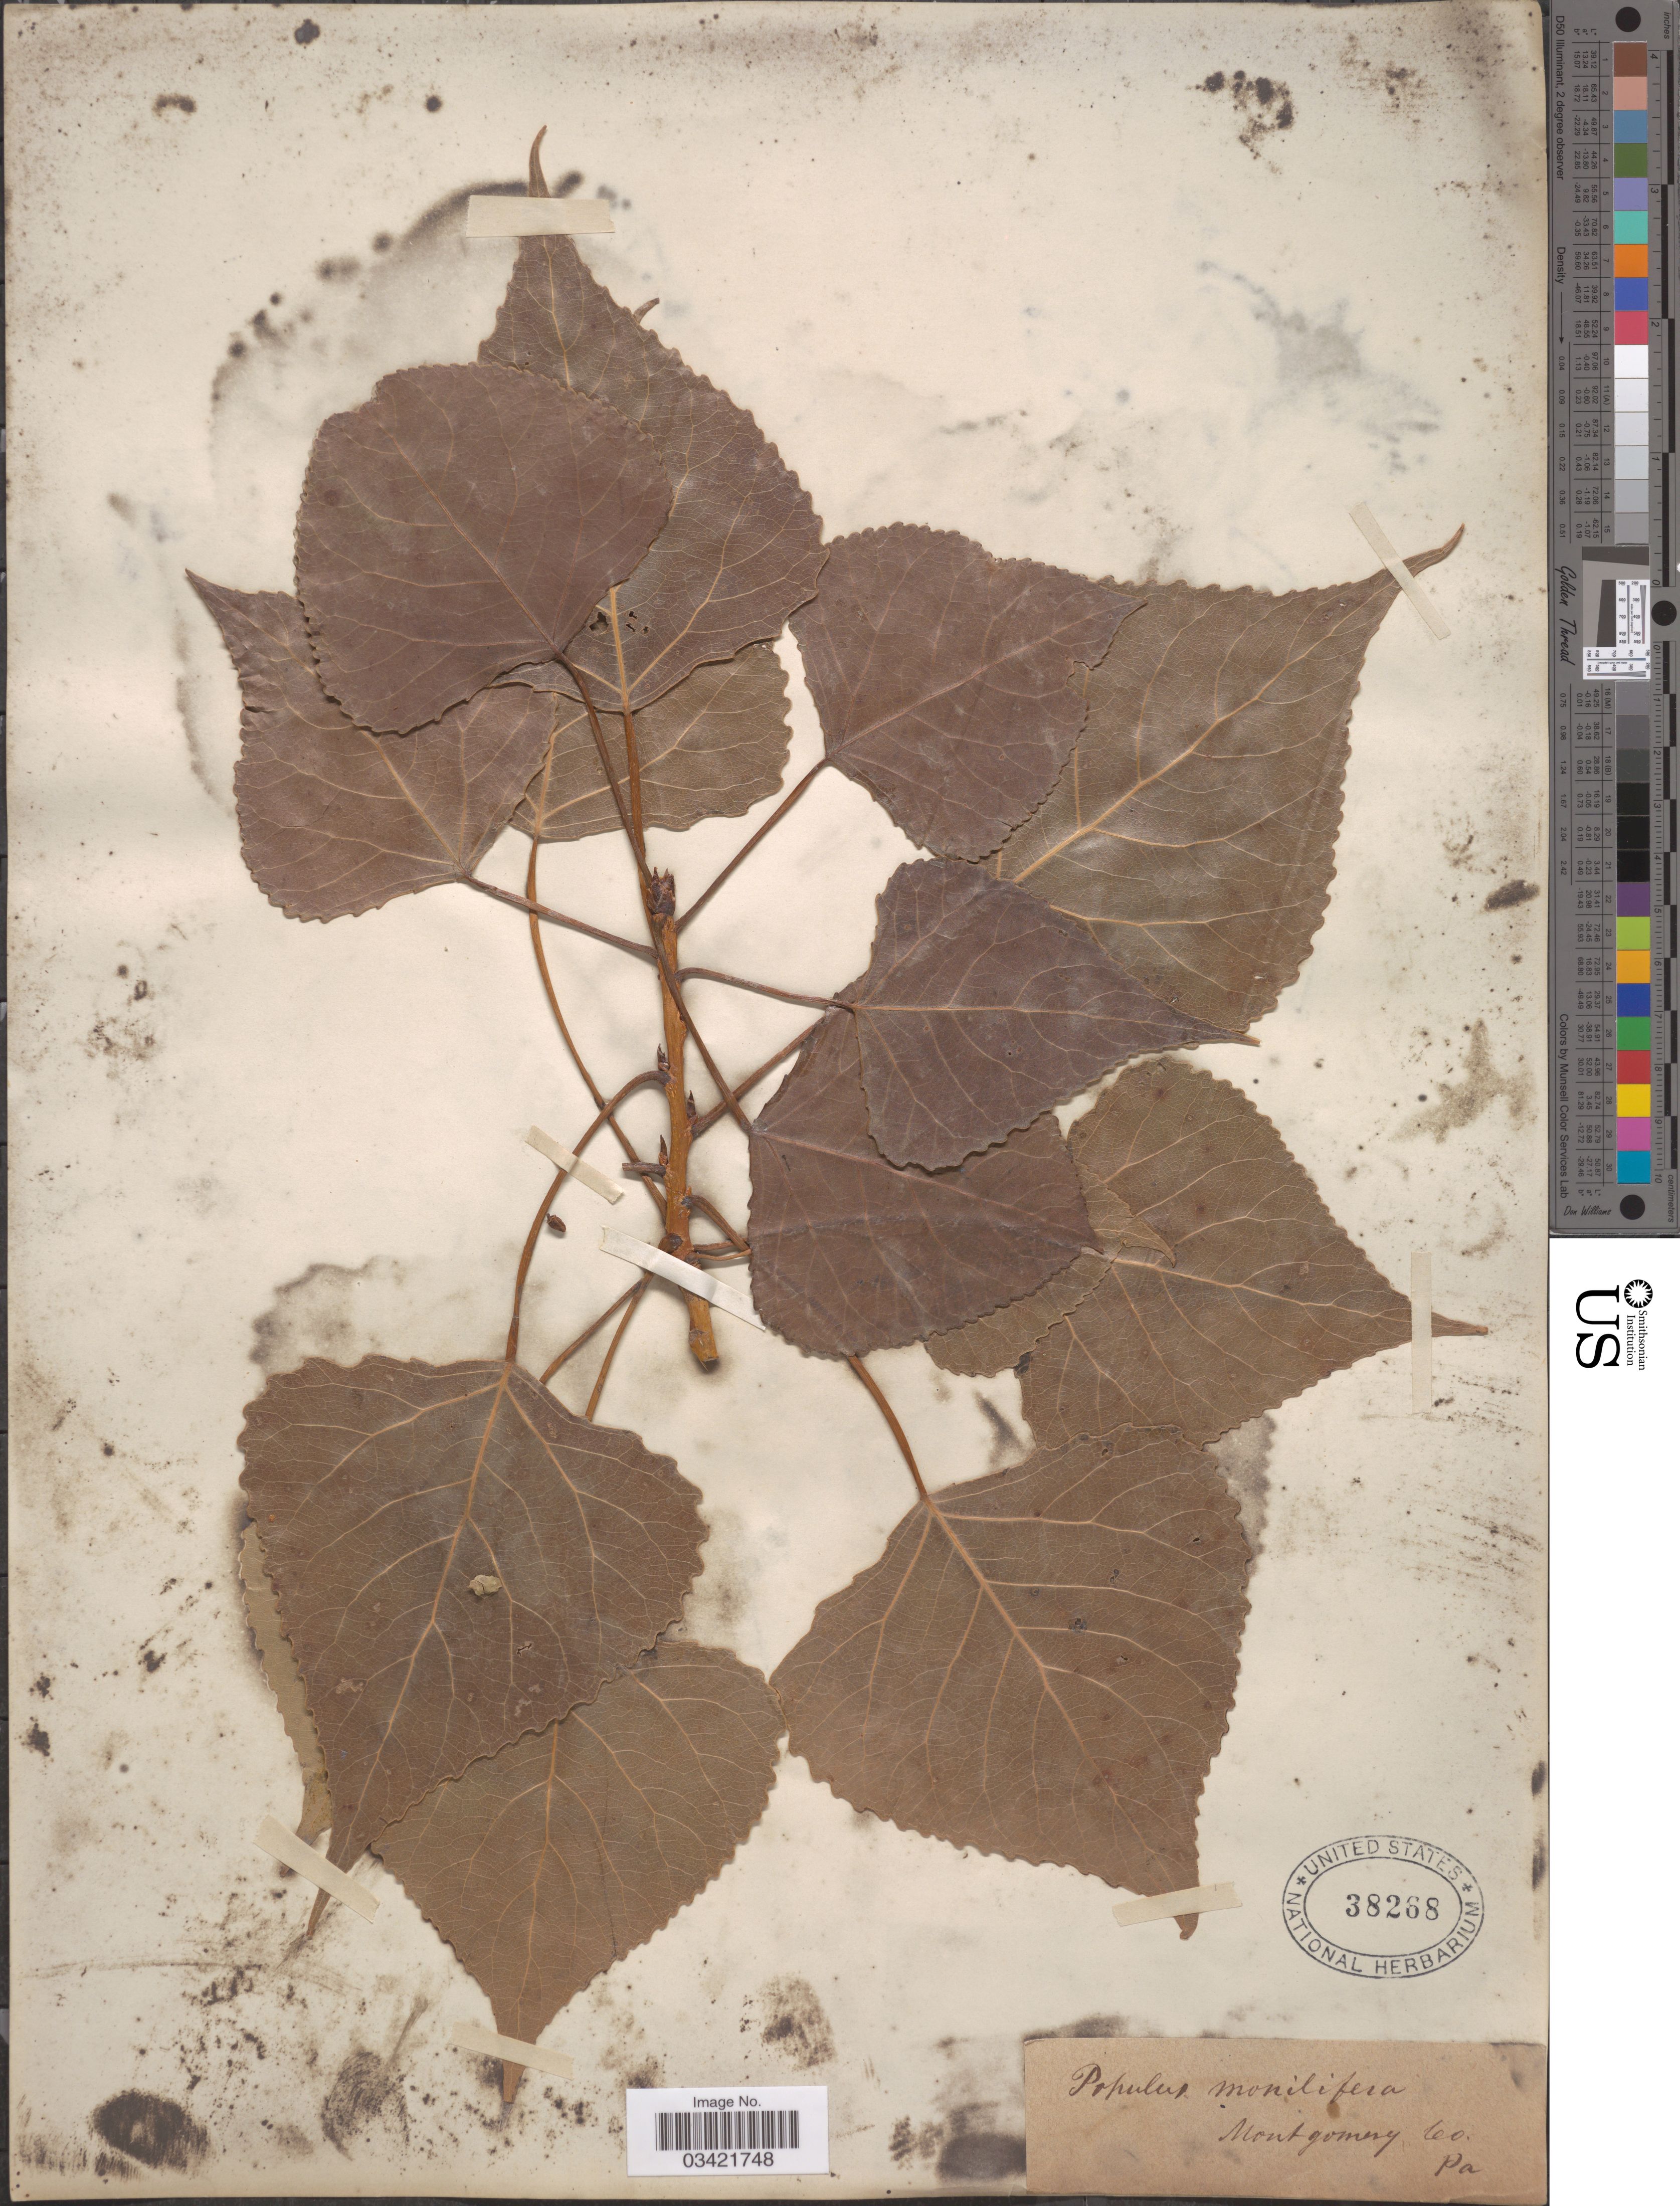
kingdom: Plantae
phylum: Tracheophyta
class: Magnoliopsida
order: Malpighiales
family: Salicaceae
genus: Populus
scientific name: Populus canadensis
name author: Moench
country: United States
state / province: Pennsylvania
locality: Montgomery Co.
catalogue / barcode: US 38268